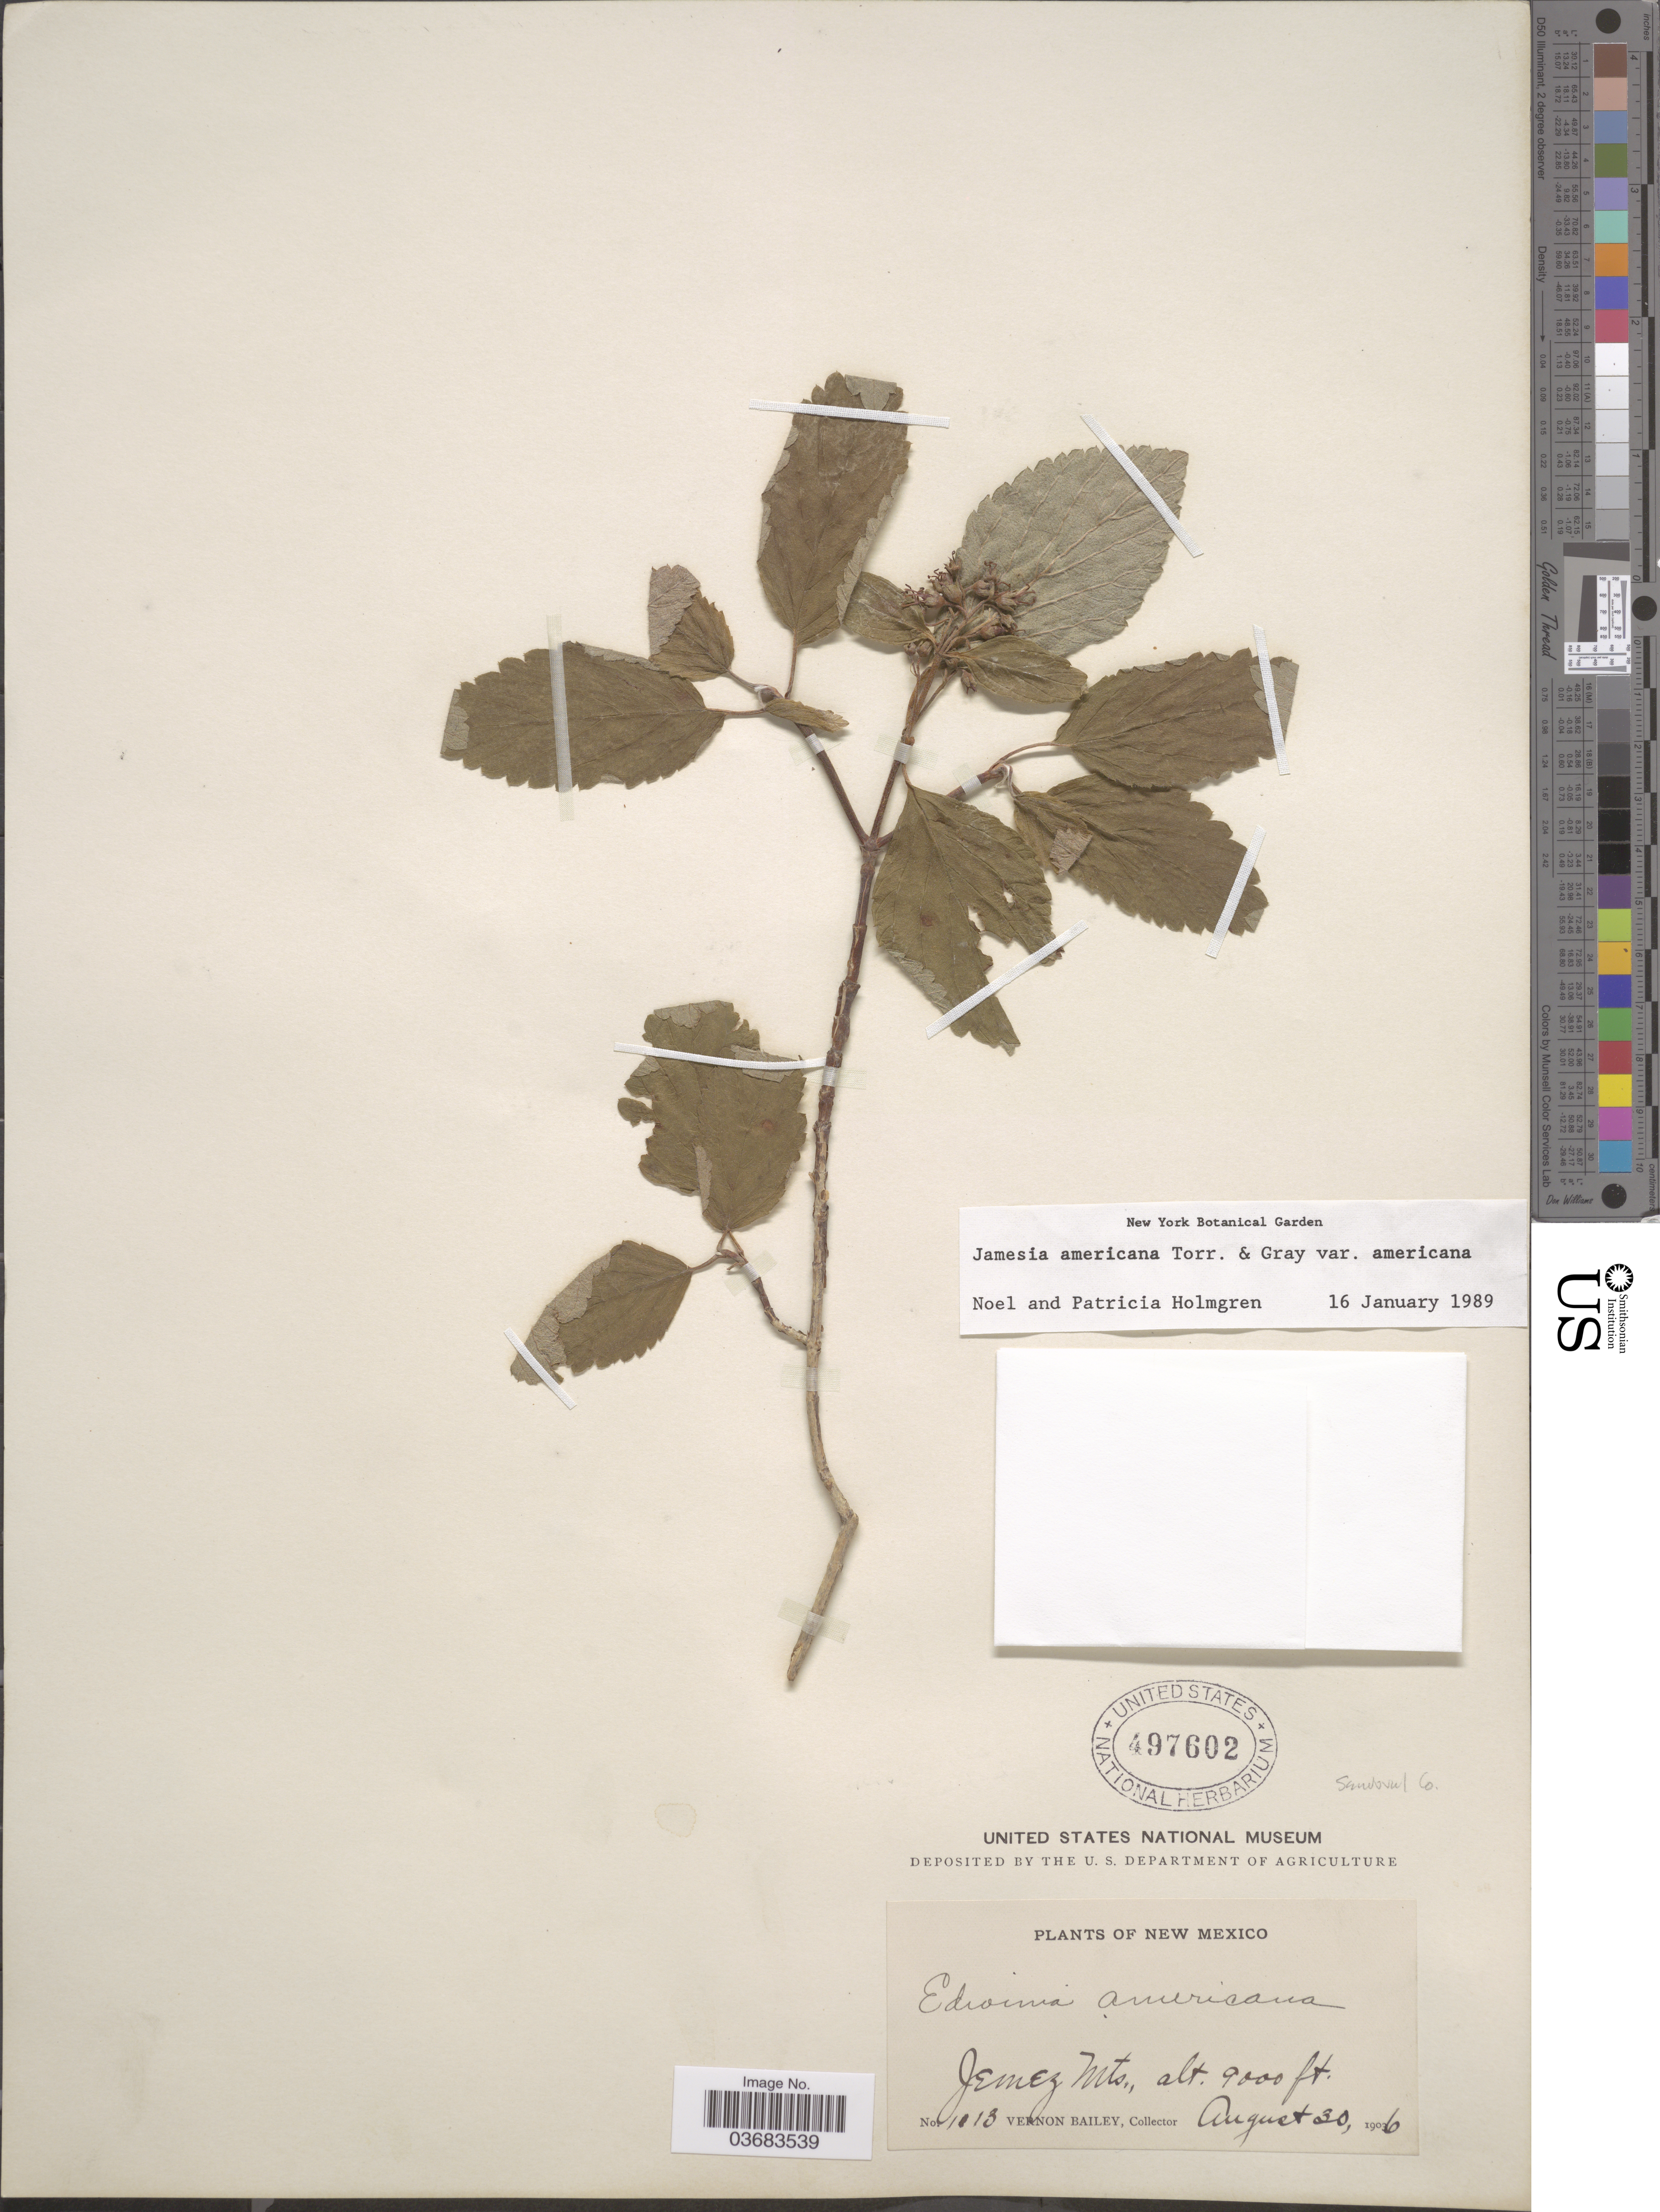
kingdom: Plantae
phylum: Tracheophyta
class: Magnoliopsida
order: Cornales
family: Hydrangeaceae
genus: Edwinia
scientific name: Edwinia americana var. americana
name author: (Torr. & A. Gray) A. Heller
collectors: V. O. Bailey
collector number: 1013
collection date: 1906-08-30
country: United States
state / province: New Mexico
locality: Sandoval Co. Jemez Mts.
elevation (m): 2743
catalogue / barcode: US 497602